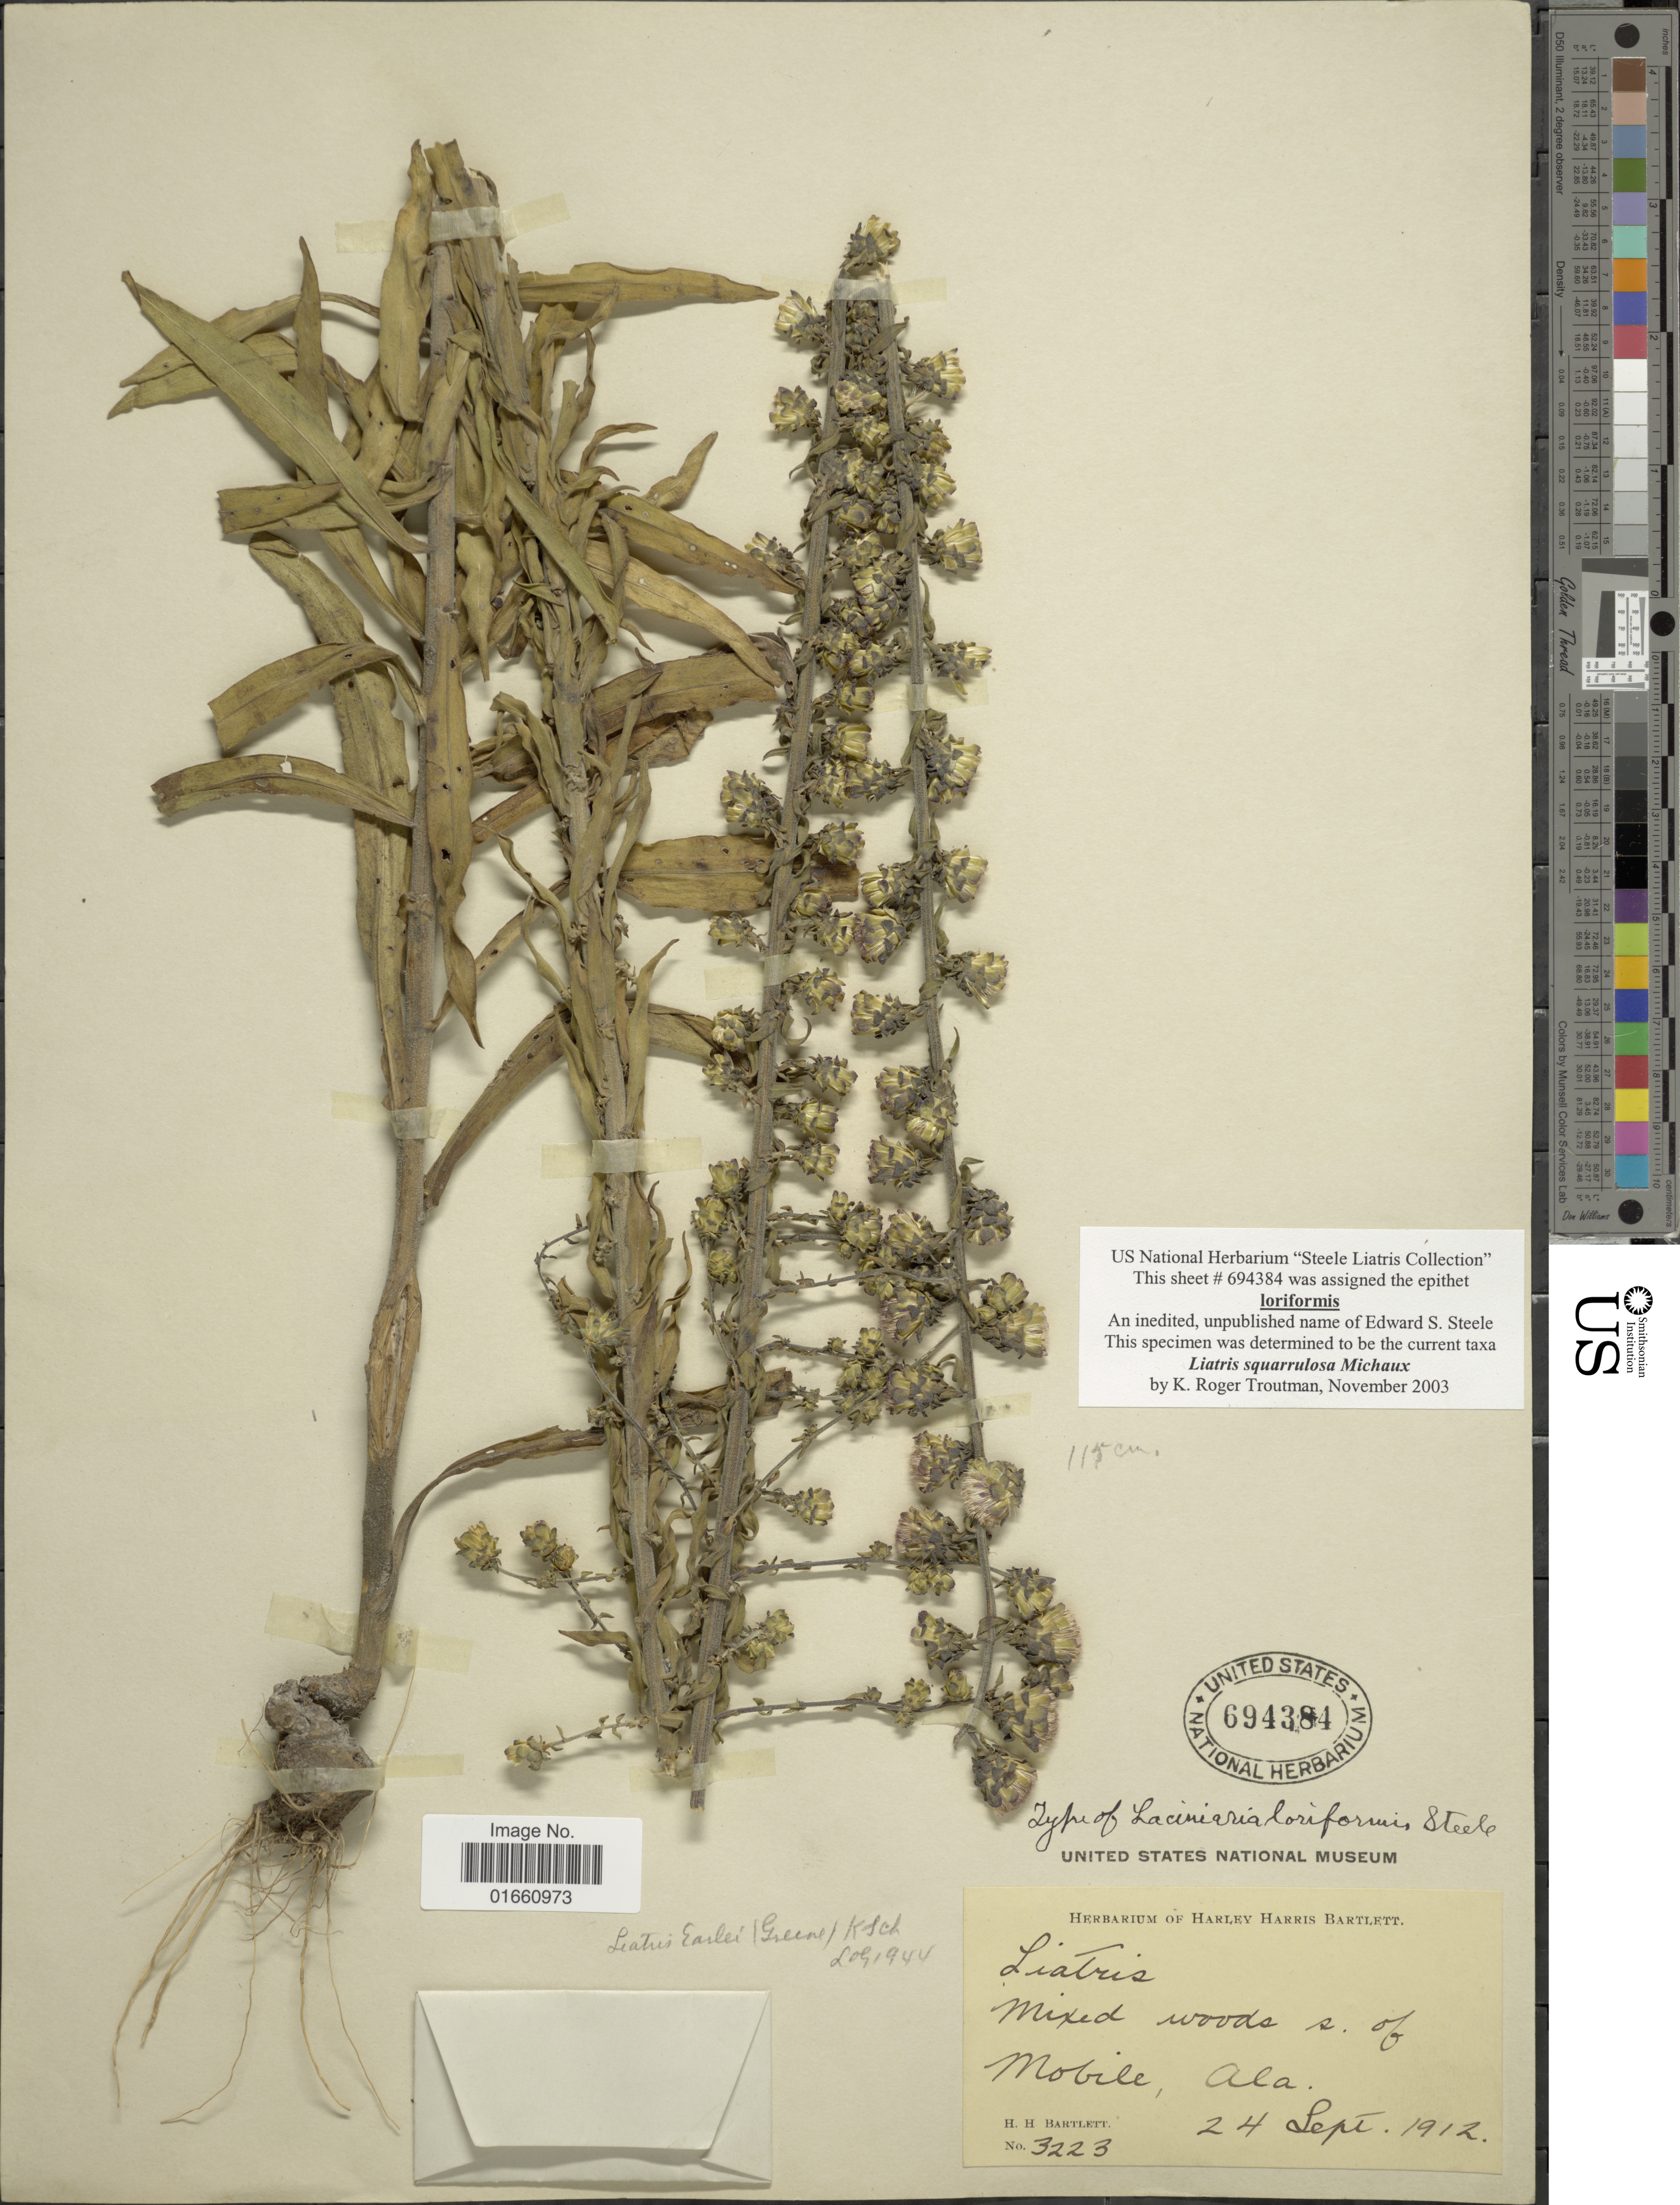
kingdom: Plantae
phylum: Tracheophyta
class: Magnoliopsida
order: Asterales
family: Asteraceae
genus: Liatris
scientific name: Liatris squarrulosa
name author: Michx.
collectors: H. H. Bartlett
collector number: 3223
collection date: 1912-09-24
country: United States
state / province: Alabama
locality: Mixed woods s of Mobile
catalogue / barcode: US 694384